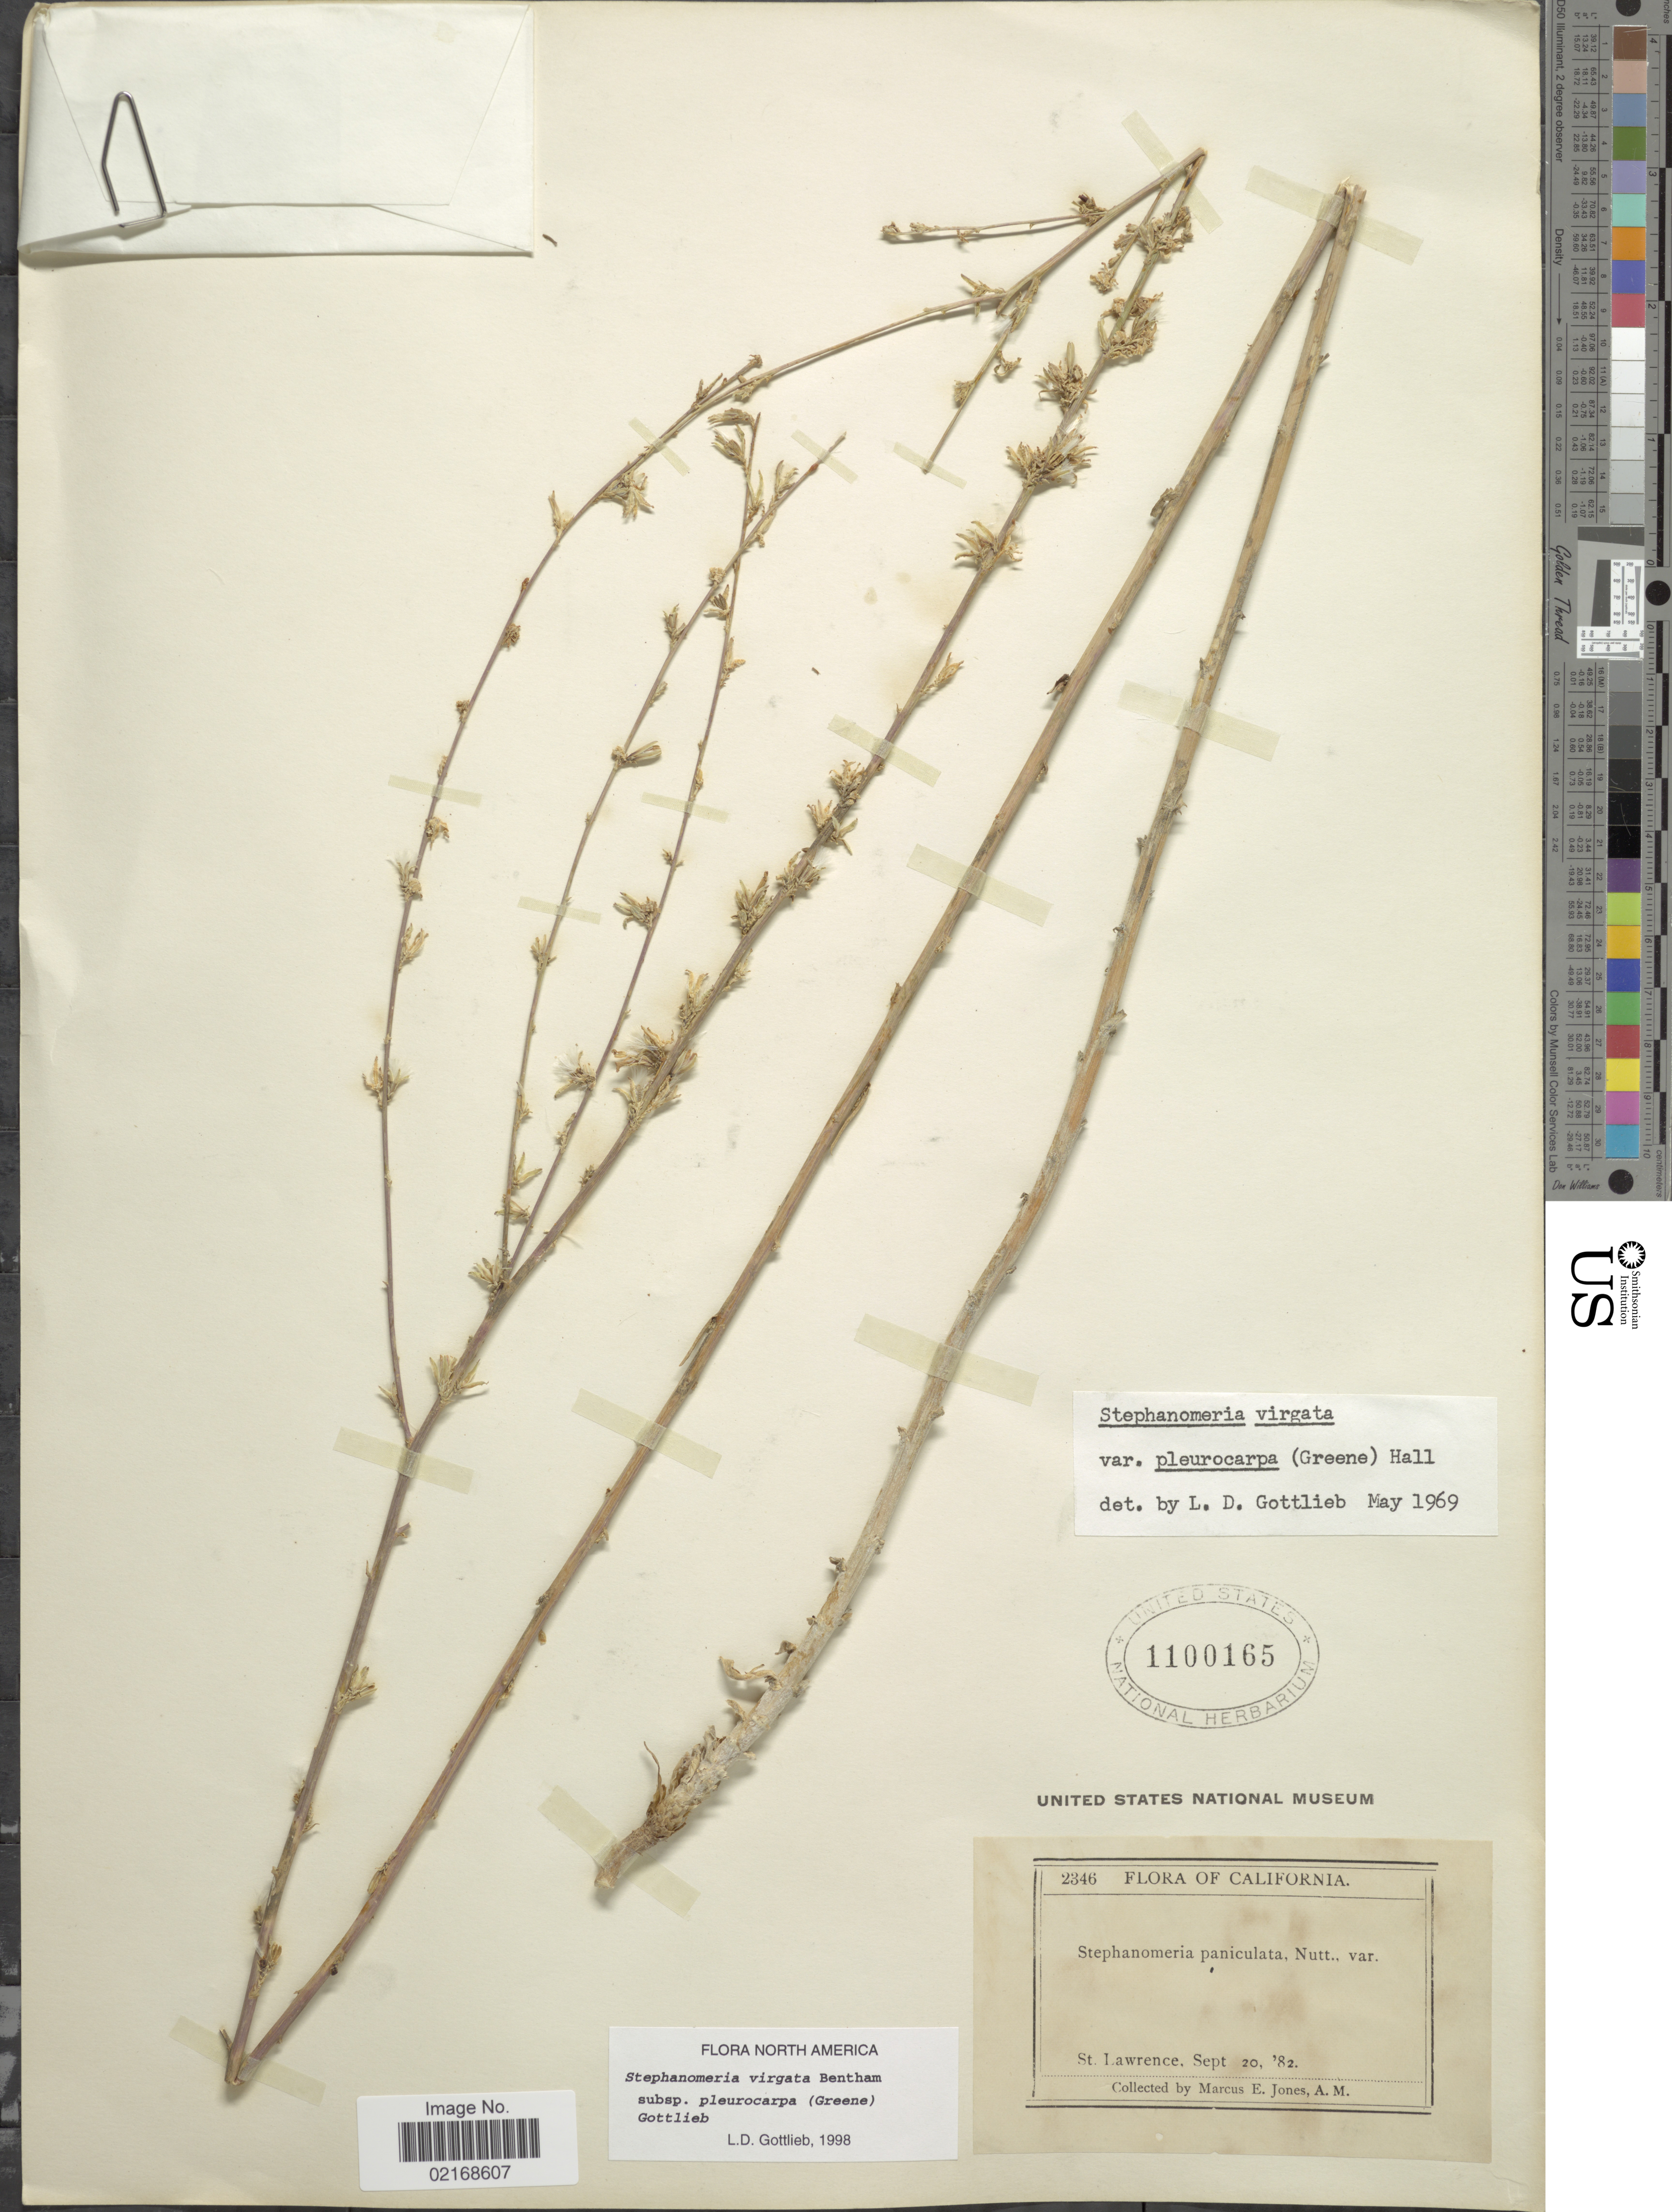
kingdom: Plantae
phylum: Tracheophyta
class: Magnoliopsida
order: Asterales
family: Asteraceae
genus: Stephanomeria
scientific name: Stephanomeria virgata subsp. pleurocarpa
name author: (Greene) Gottlieb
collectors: M. E. Jones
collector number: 2346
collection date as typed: Transcribed d/m/y: 20/9/82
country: United States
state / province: California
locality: St. Lawrence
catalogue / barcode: US 1100165